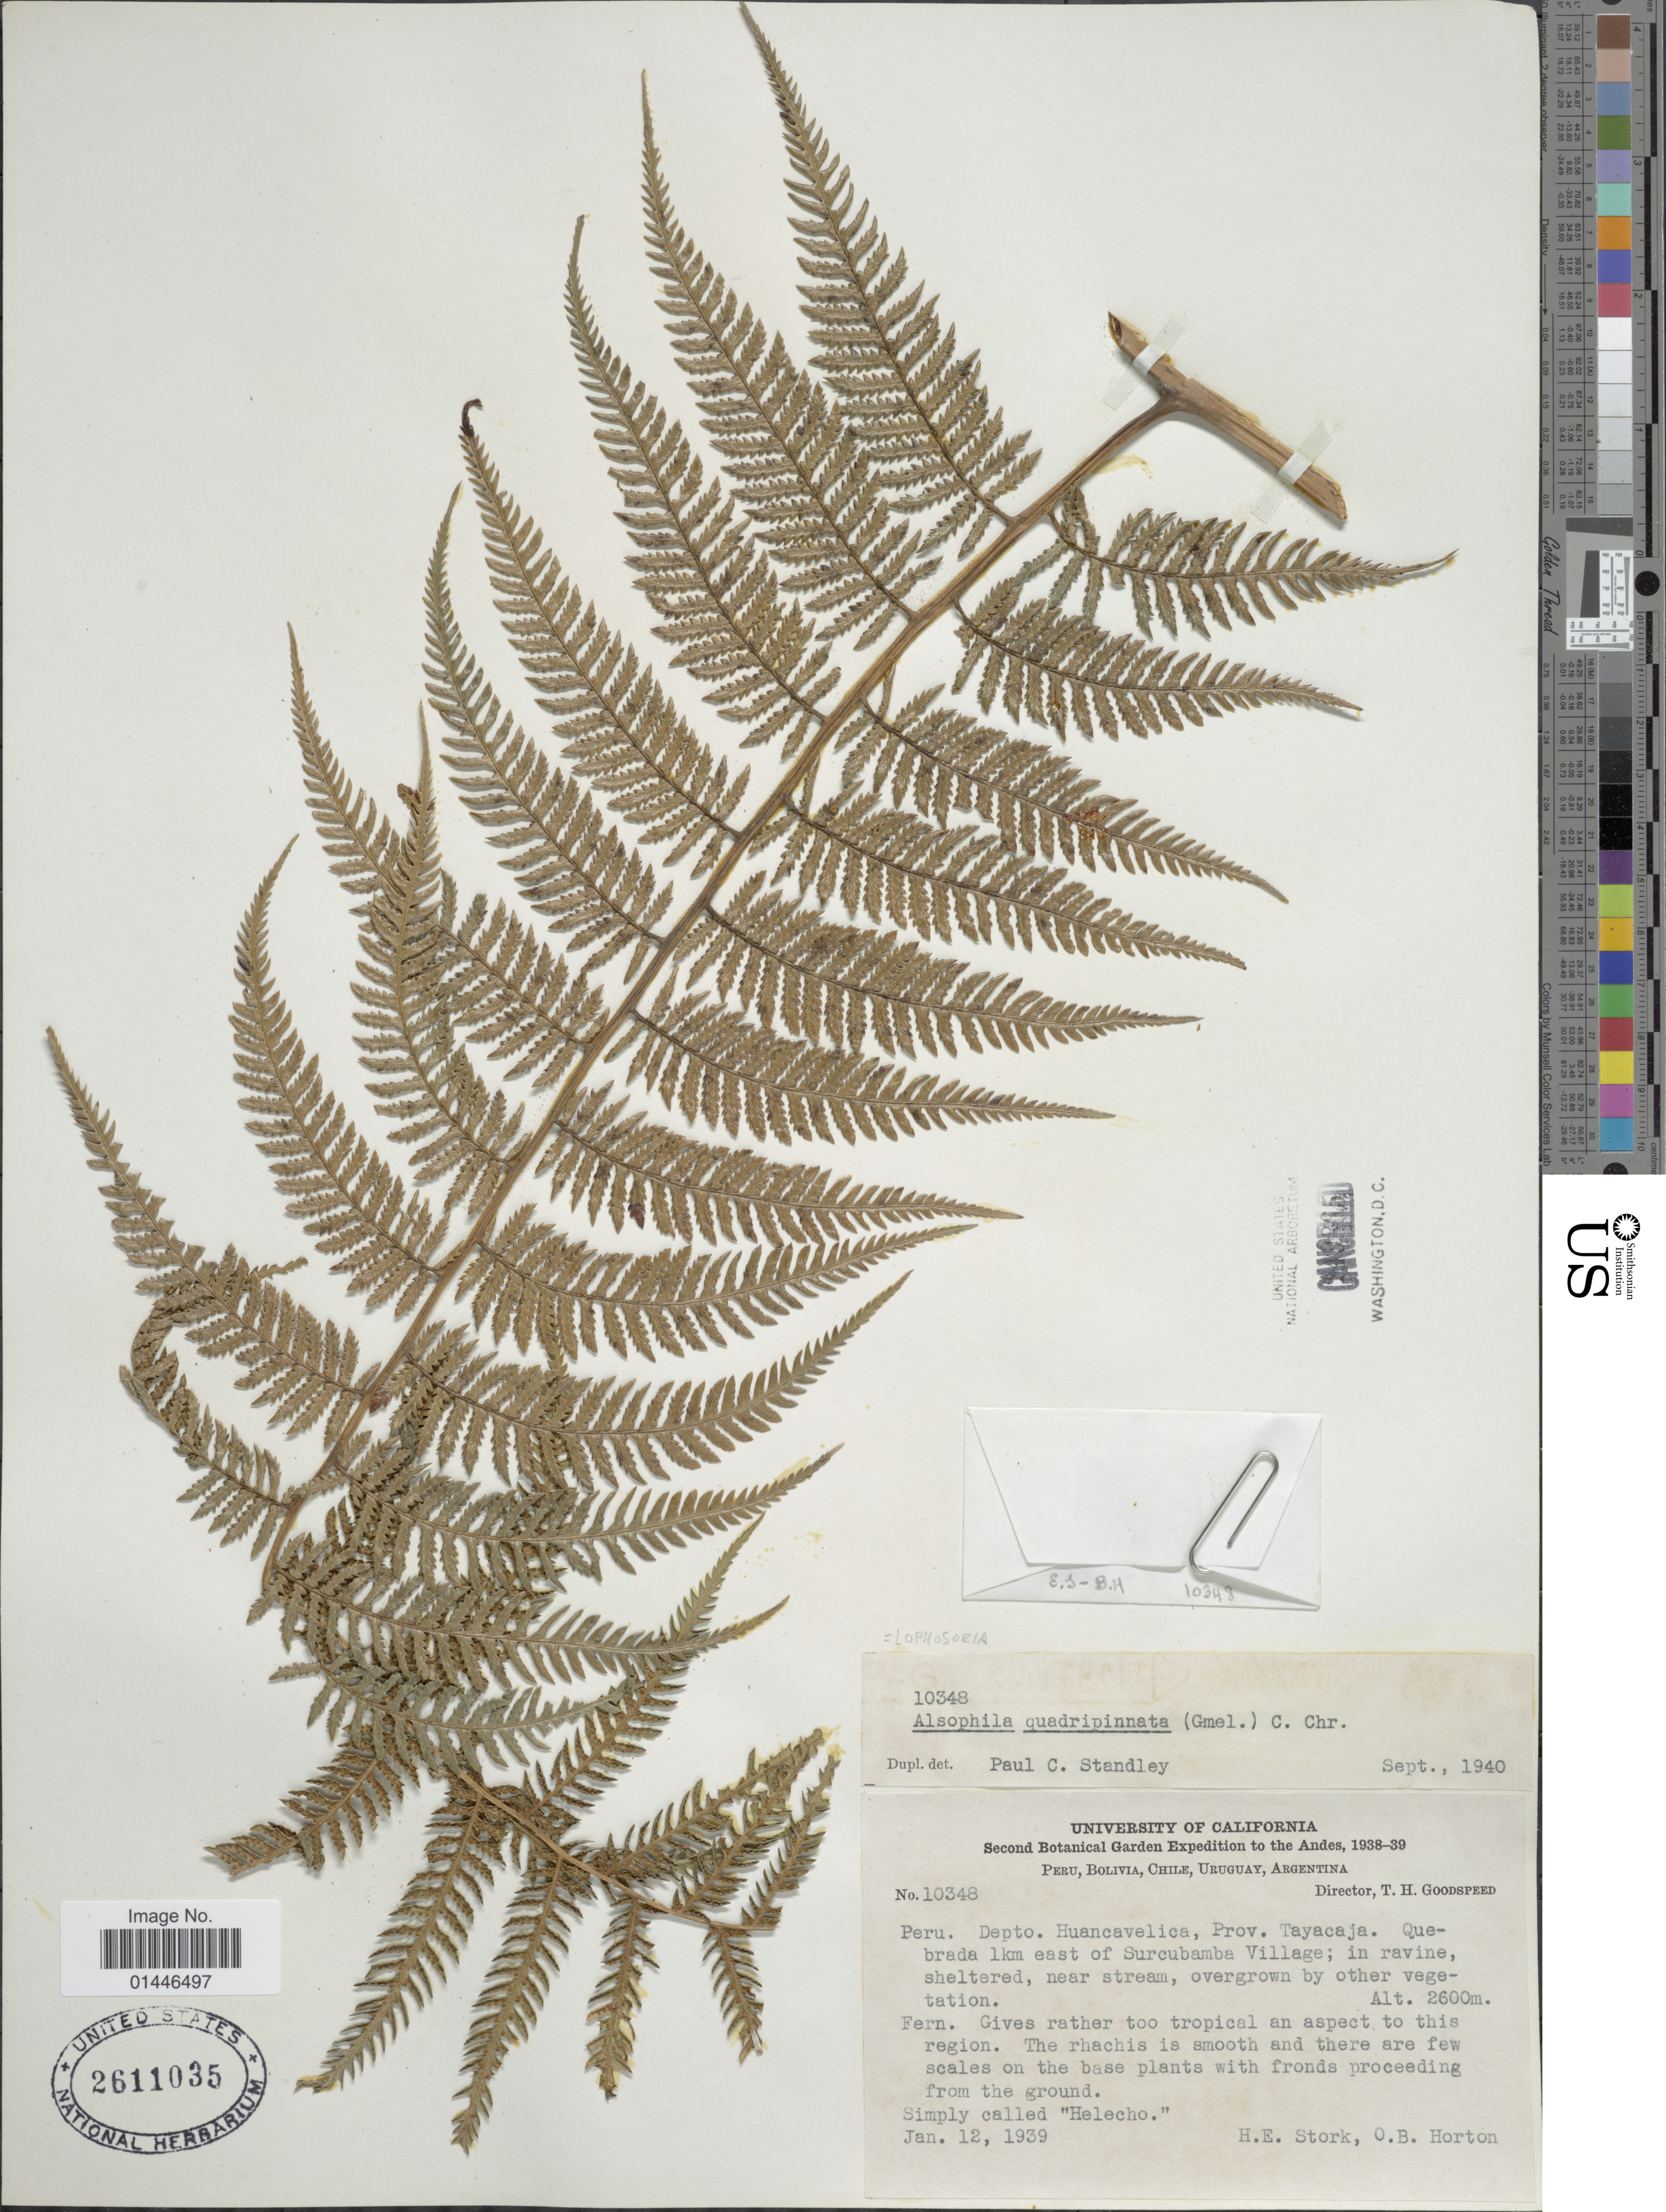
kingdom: Plantae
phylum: Tracheophyta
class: Polypodiopsida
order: Cyatheales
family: Dicksoniaceae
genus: Lophosoria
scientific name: Lophosoria quadripinnata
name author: (J.F. Gmel.) C. Chr.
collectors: H. E. Stork & O. B. Horton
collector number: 10348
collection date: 1939-01-12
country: Peru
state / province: Huancavelica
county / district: Tayacaja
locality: Prov. Tayacaja. Quebrada 1km east of Surcubamba Village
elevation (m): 2600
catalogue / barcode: US 2611035